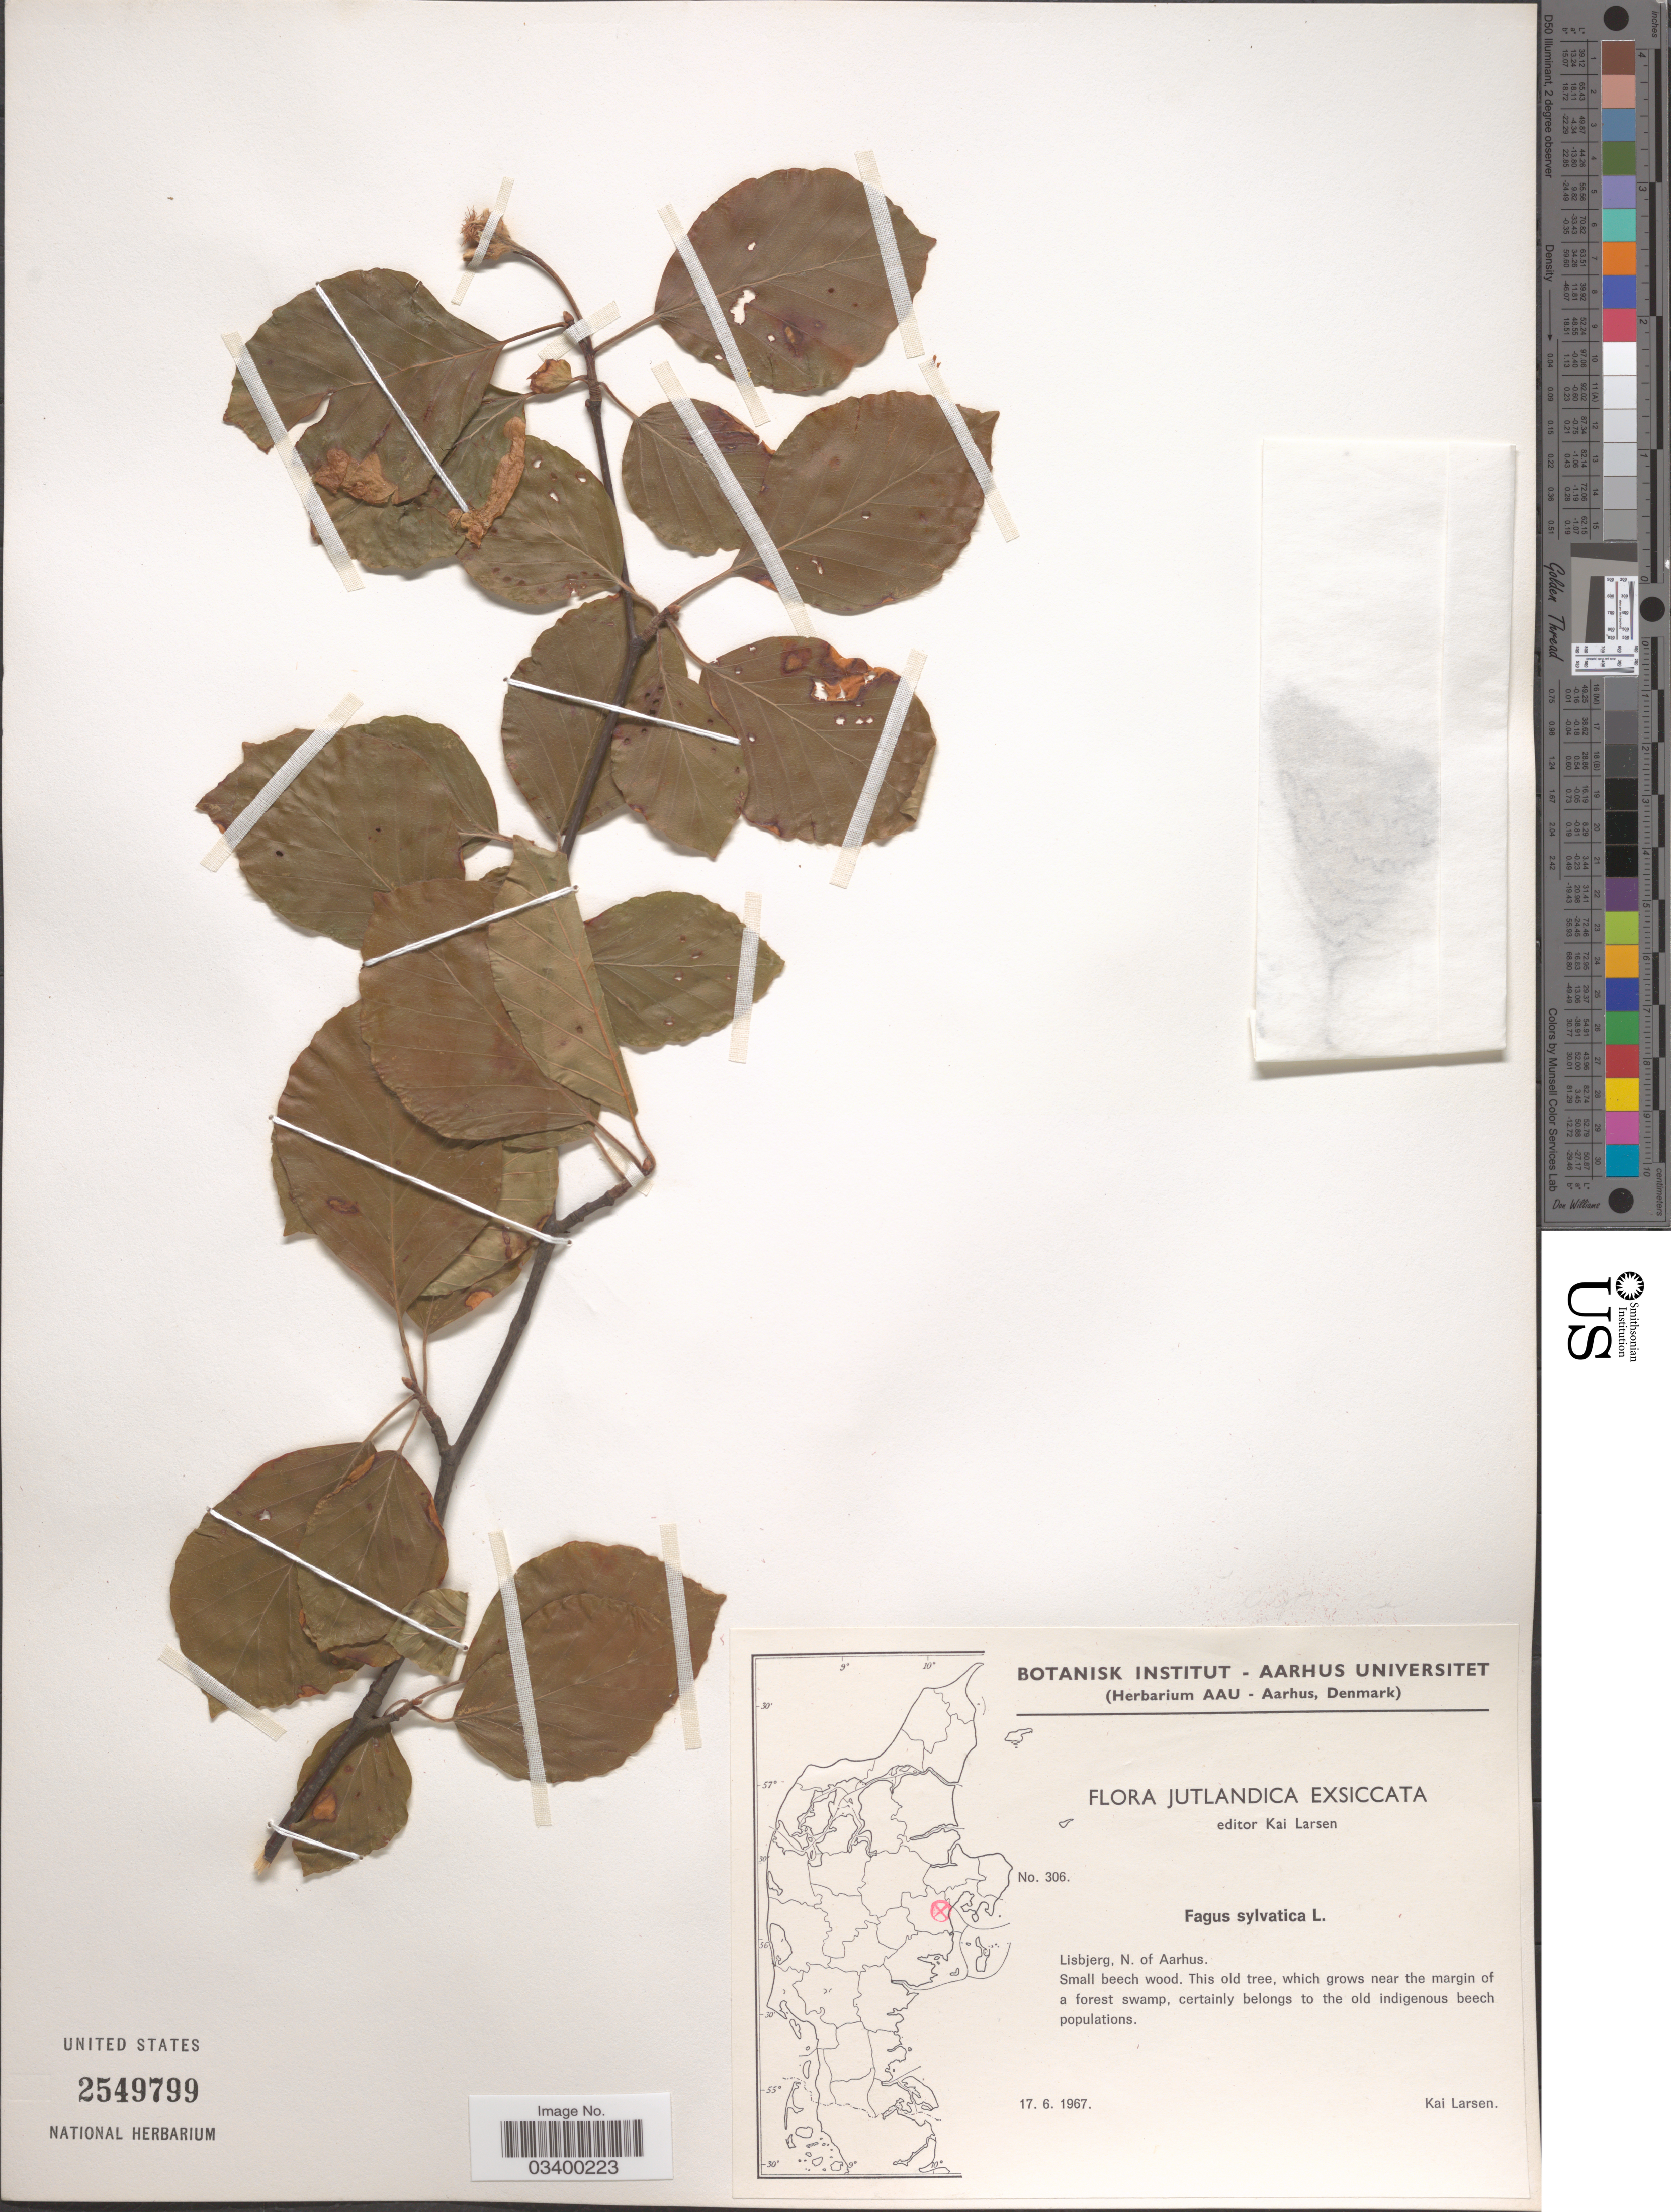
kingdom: Plantae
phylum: Tracheophyta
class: Magnoliopsida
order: Fagales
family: Fagaceae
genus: Fagus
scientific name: Fagus sylvatica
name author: L.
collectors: K. Larsen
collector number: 306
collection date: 1967-06-17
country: Denmark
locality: Jutlandica. Lisbjerg, N. of Aarhus.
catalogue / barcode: US 2549799